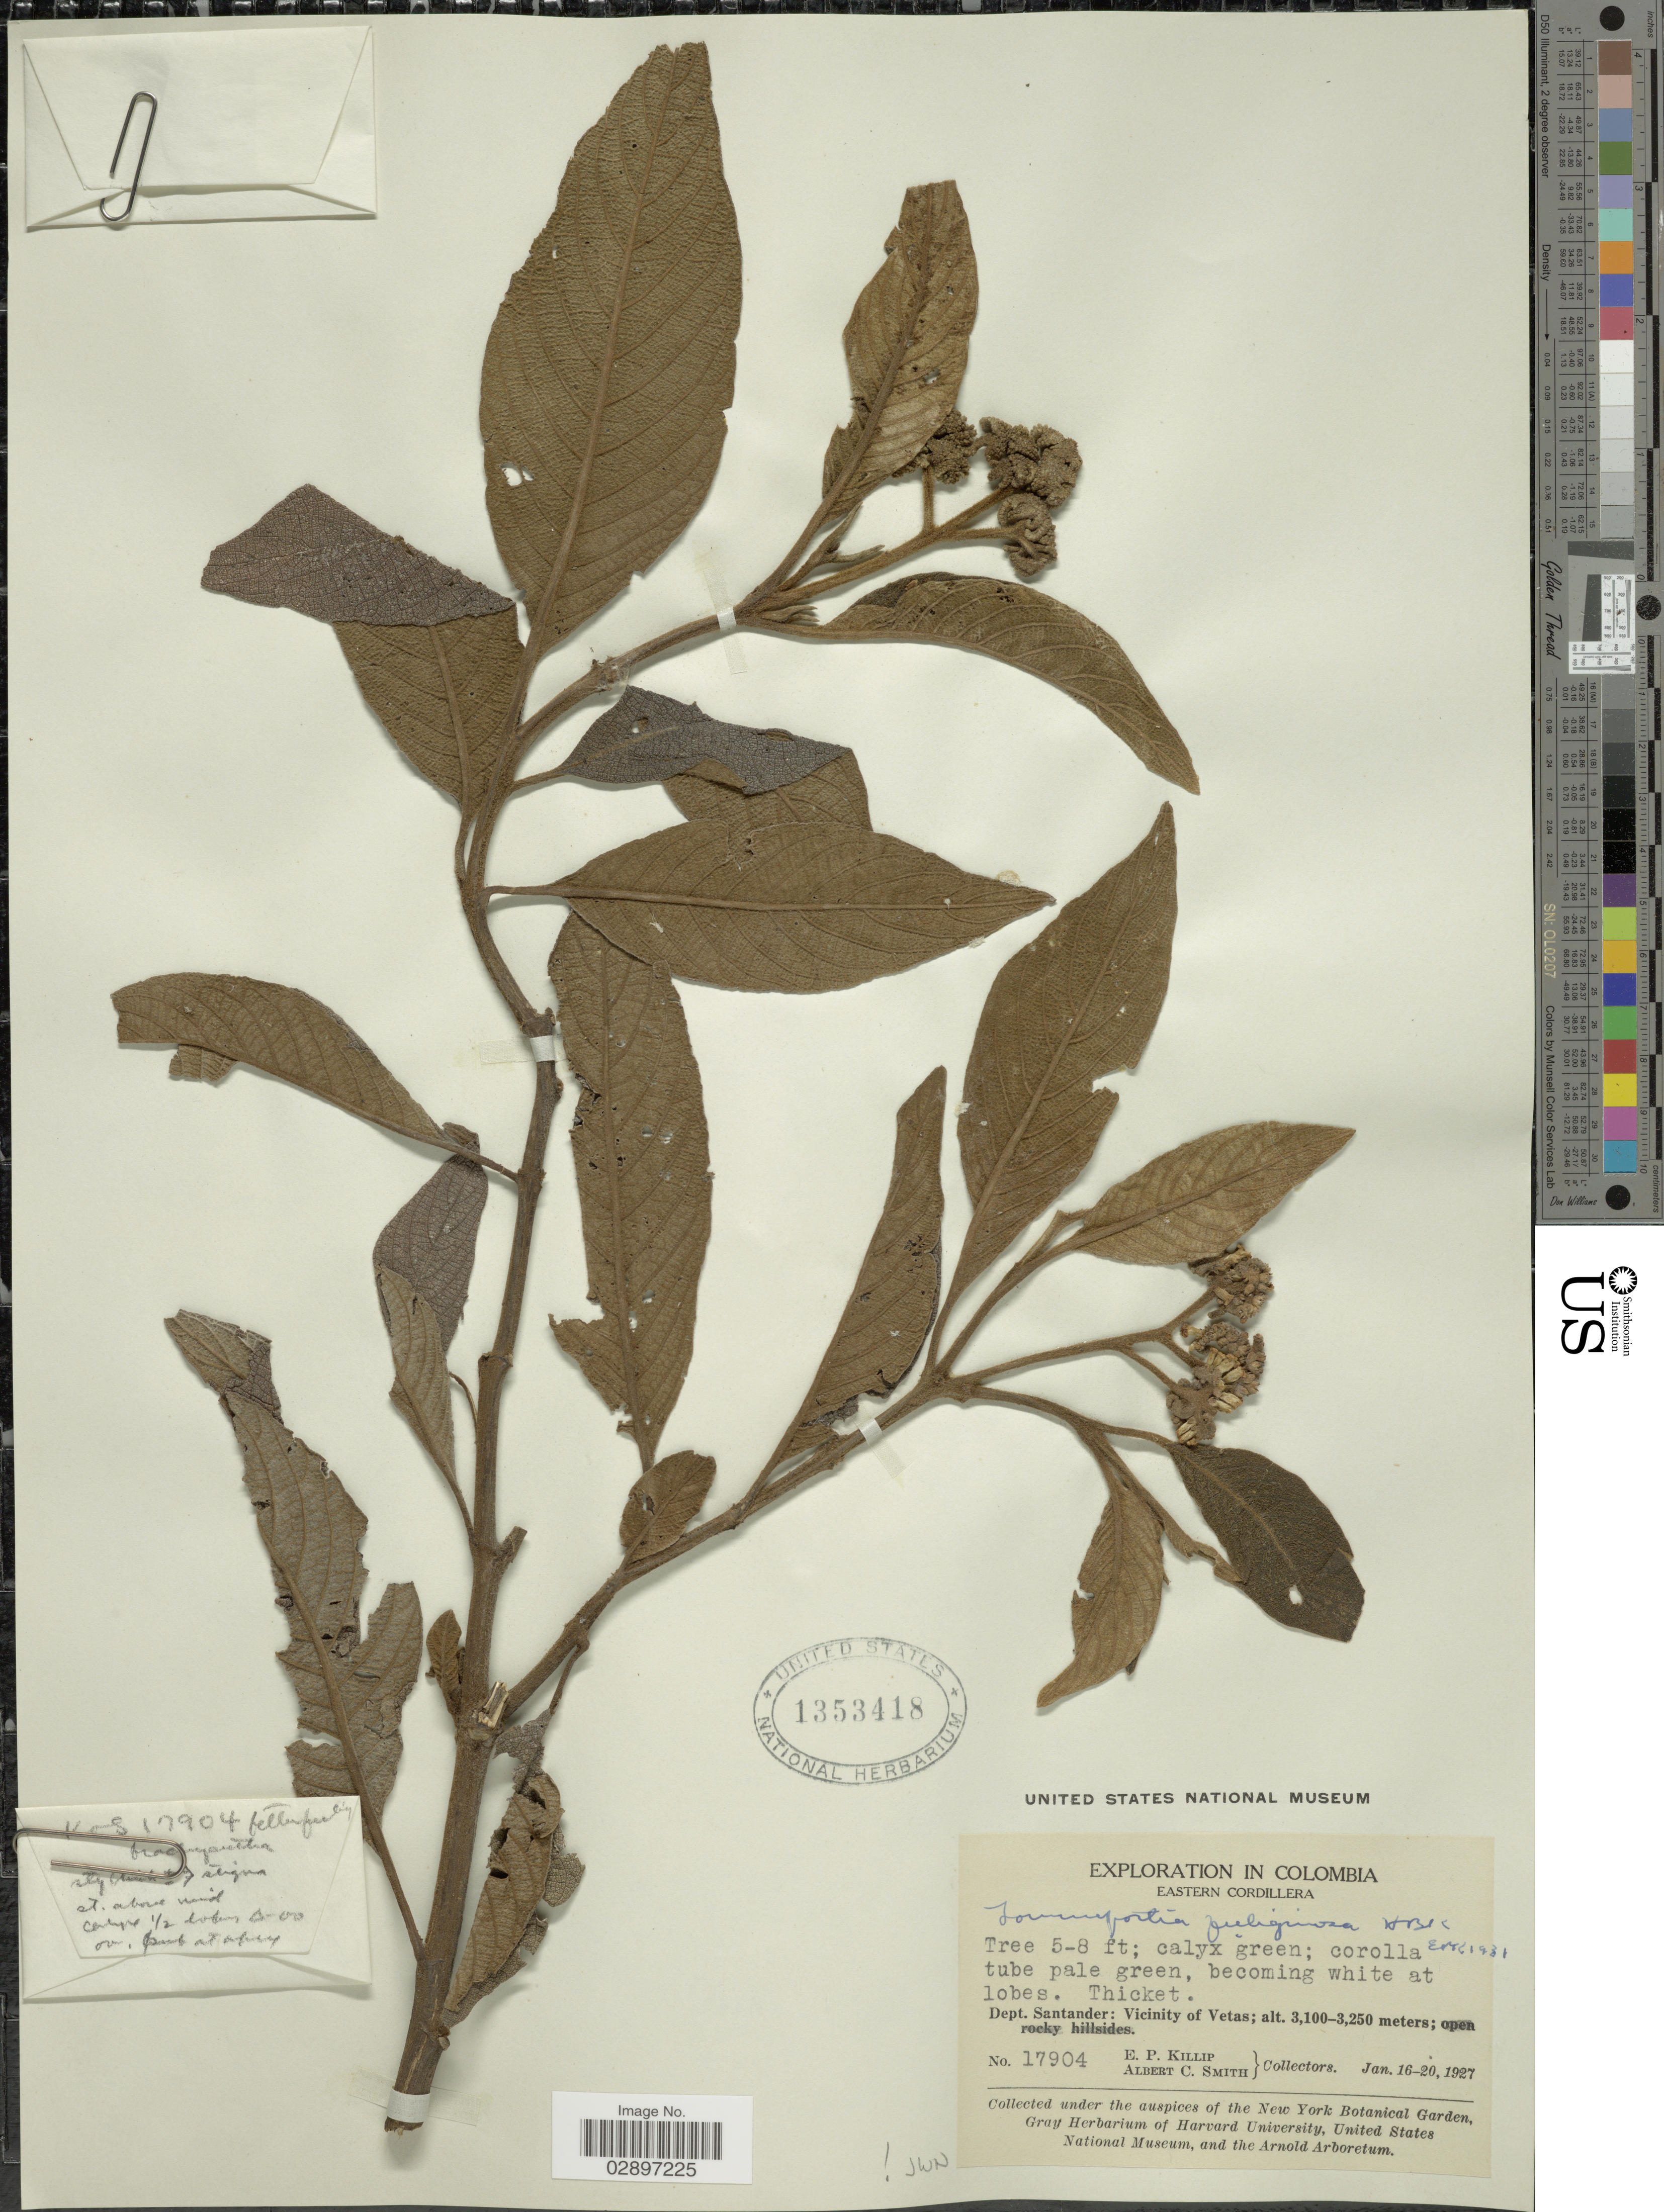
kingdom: Plantae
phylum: Tracheophyta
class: Magnoliopsida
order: Boraginales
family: Heliotropiaceae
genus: Tournefortia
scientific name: Tournefortia fuliginosa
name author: Kunth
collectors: E. P. Killip & A. C. Smith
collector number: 17904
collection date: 1927-01-16/1927-01-20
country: Colombia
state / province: Santander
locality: Eastern Cordillera. Dept. Santander: Vicinity of Vetas.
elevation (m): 3100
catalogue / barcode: US 1353418